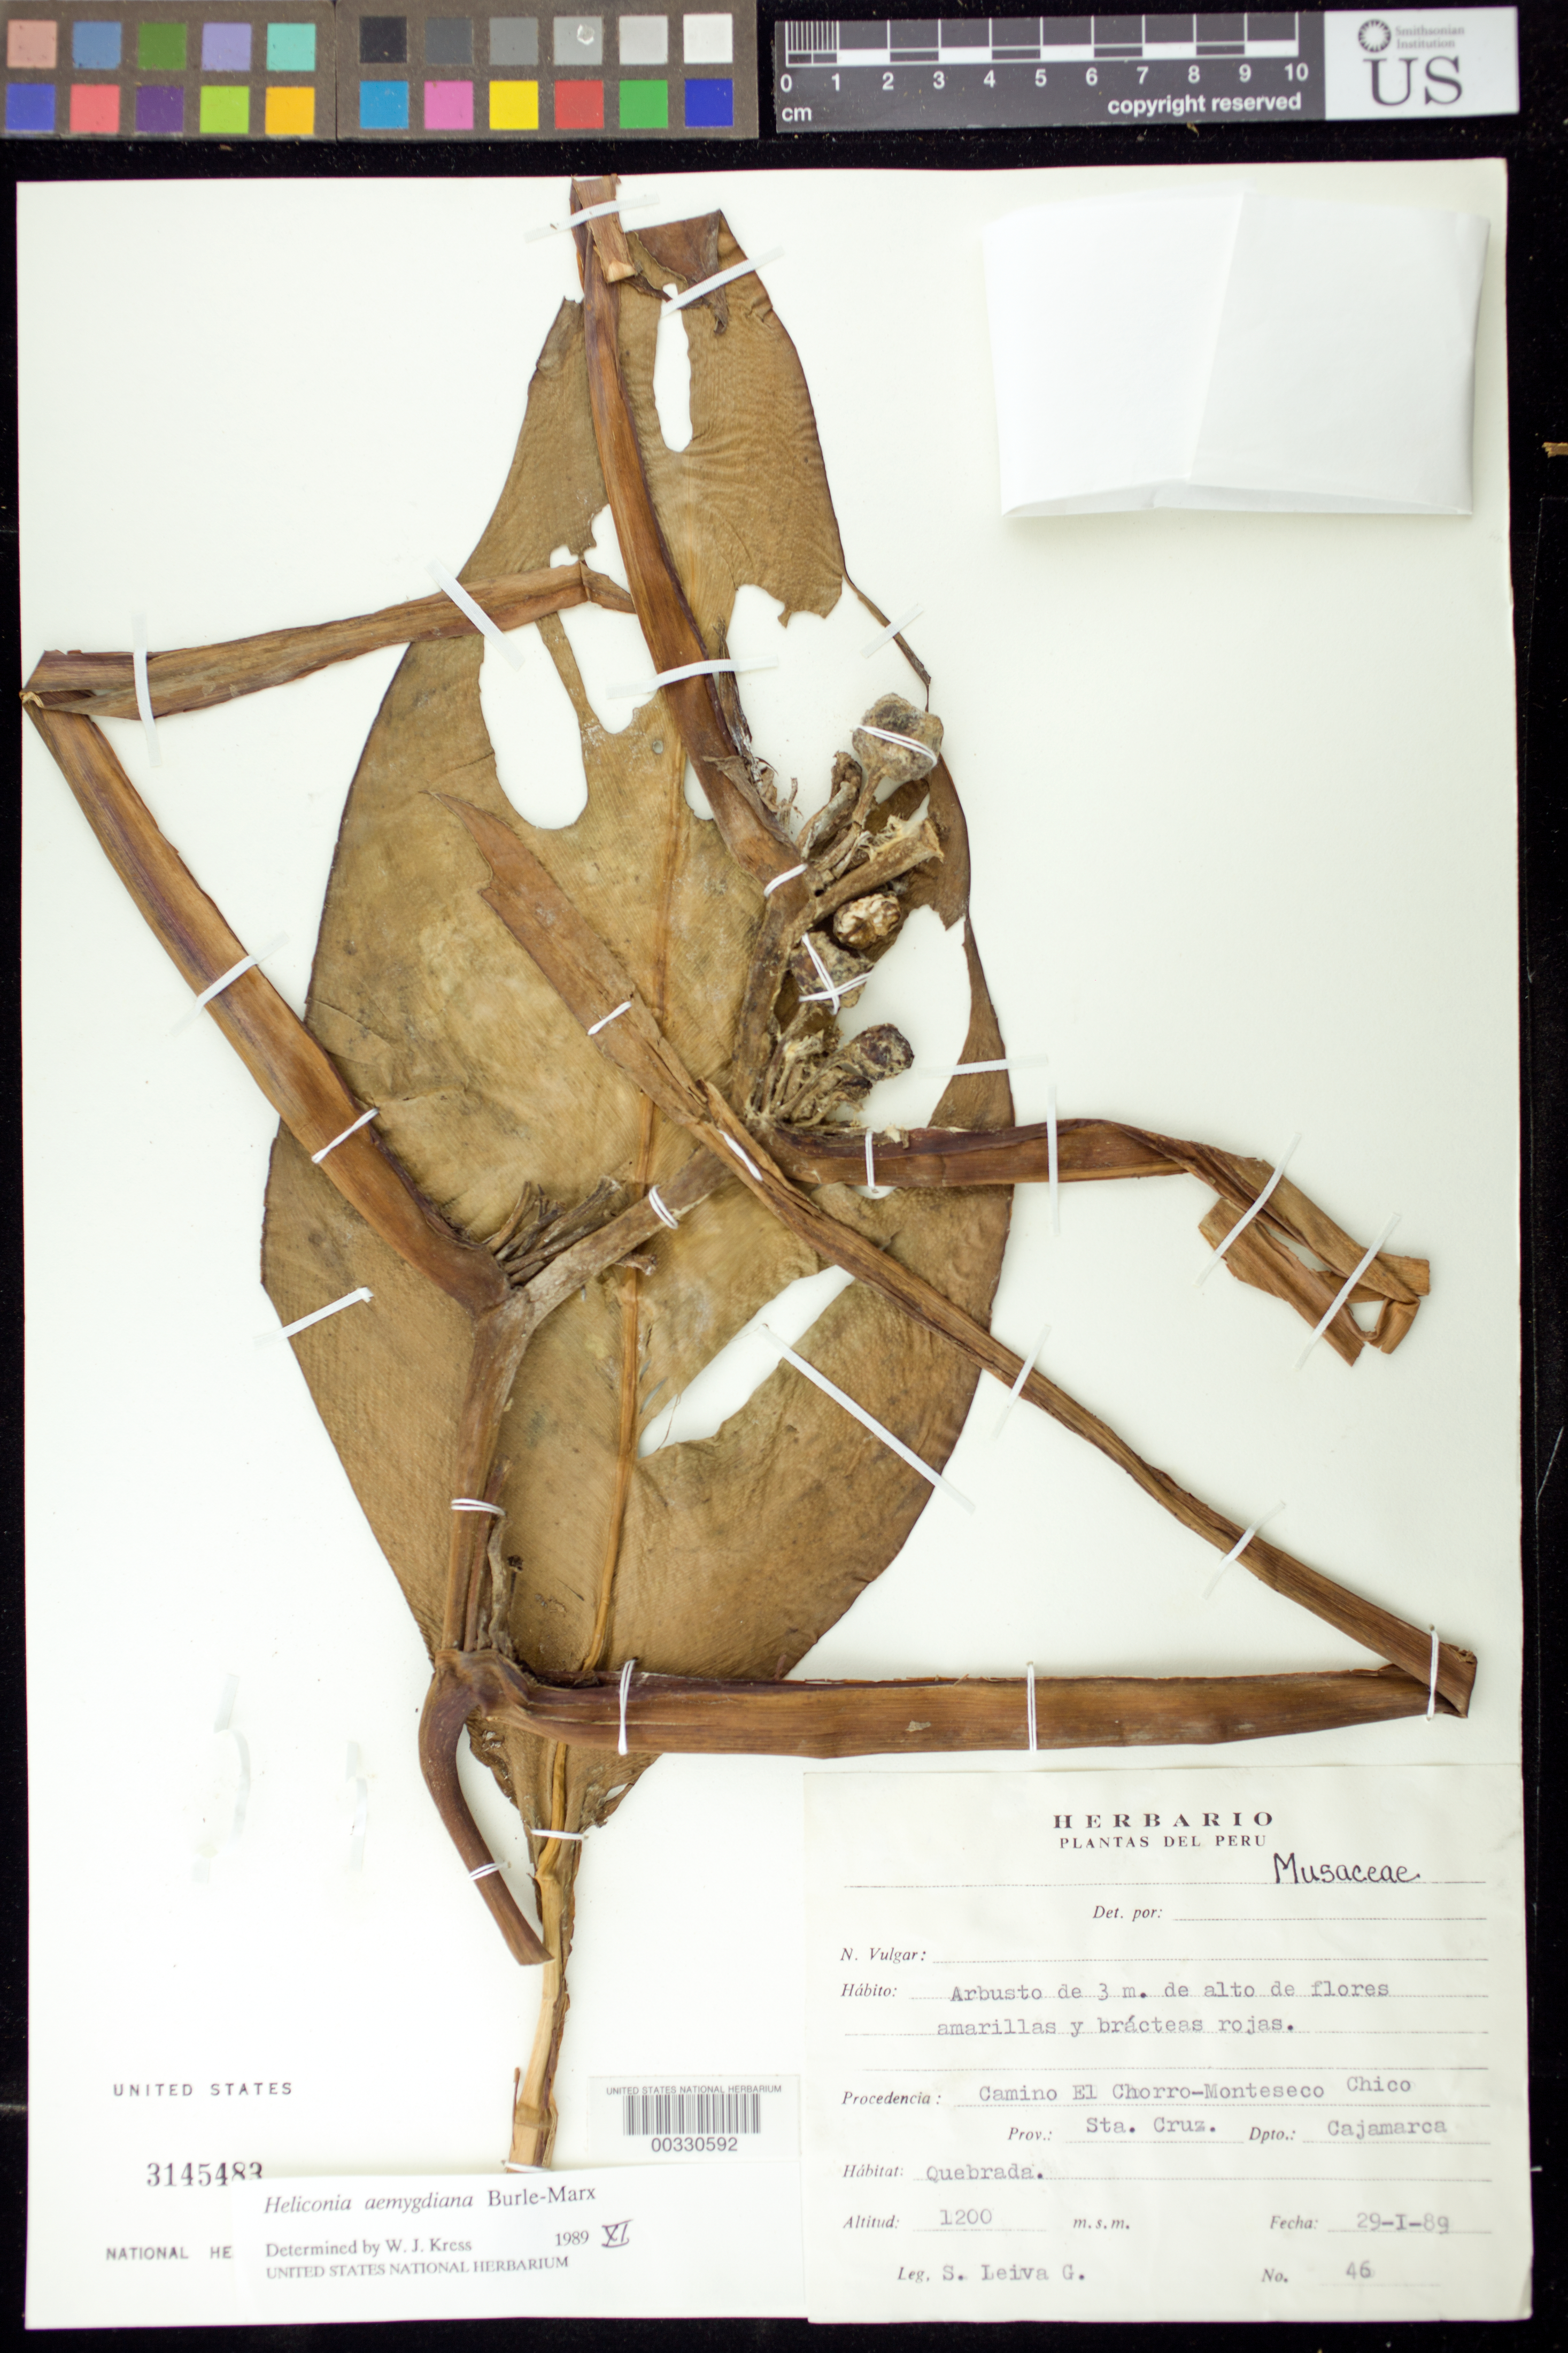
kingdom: Plantae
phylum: Tracheophyta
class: Liliopsida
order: Zingiberales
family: Heliconiaceae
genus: Heliconia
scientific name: Heliconia aemygdiana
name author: Burle-Marx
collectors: S. Leiva G.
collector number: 46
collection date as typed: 29 Jan 1989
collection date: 1989-01-29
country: Peru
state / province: Cajamarca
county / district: Santa Cruz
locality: El Chorro-Montesco Chico Road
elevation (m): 1200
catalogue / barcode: US 3145483